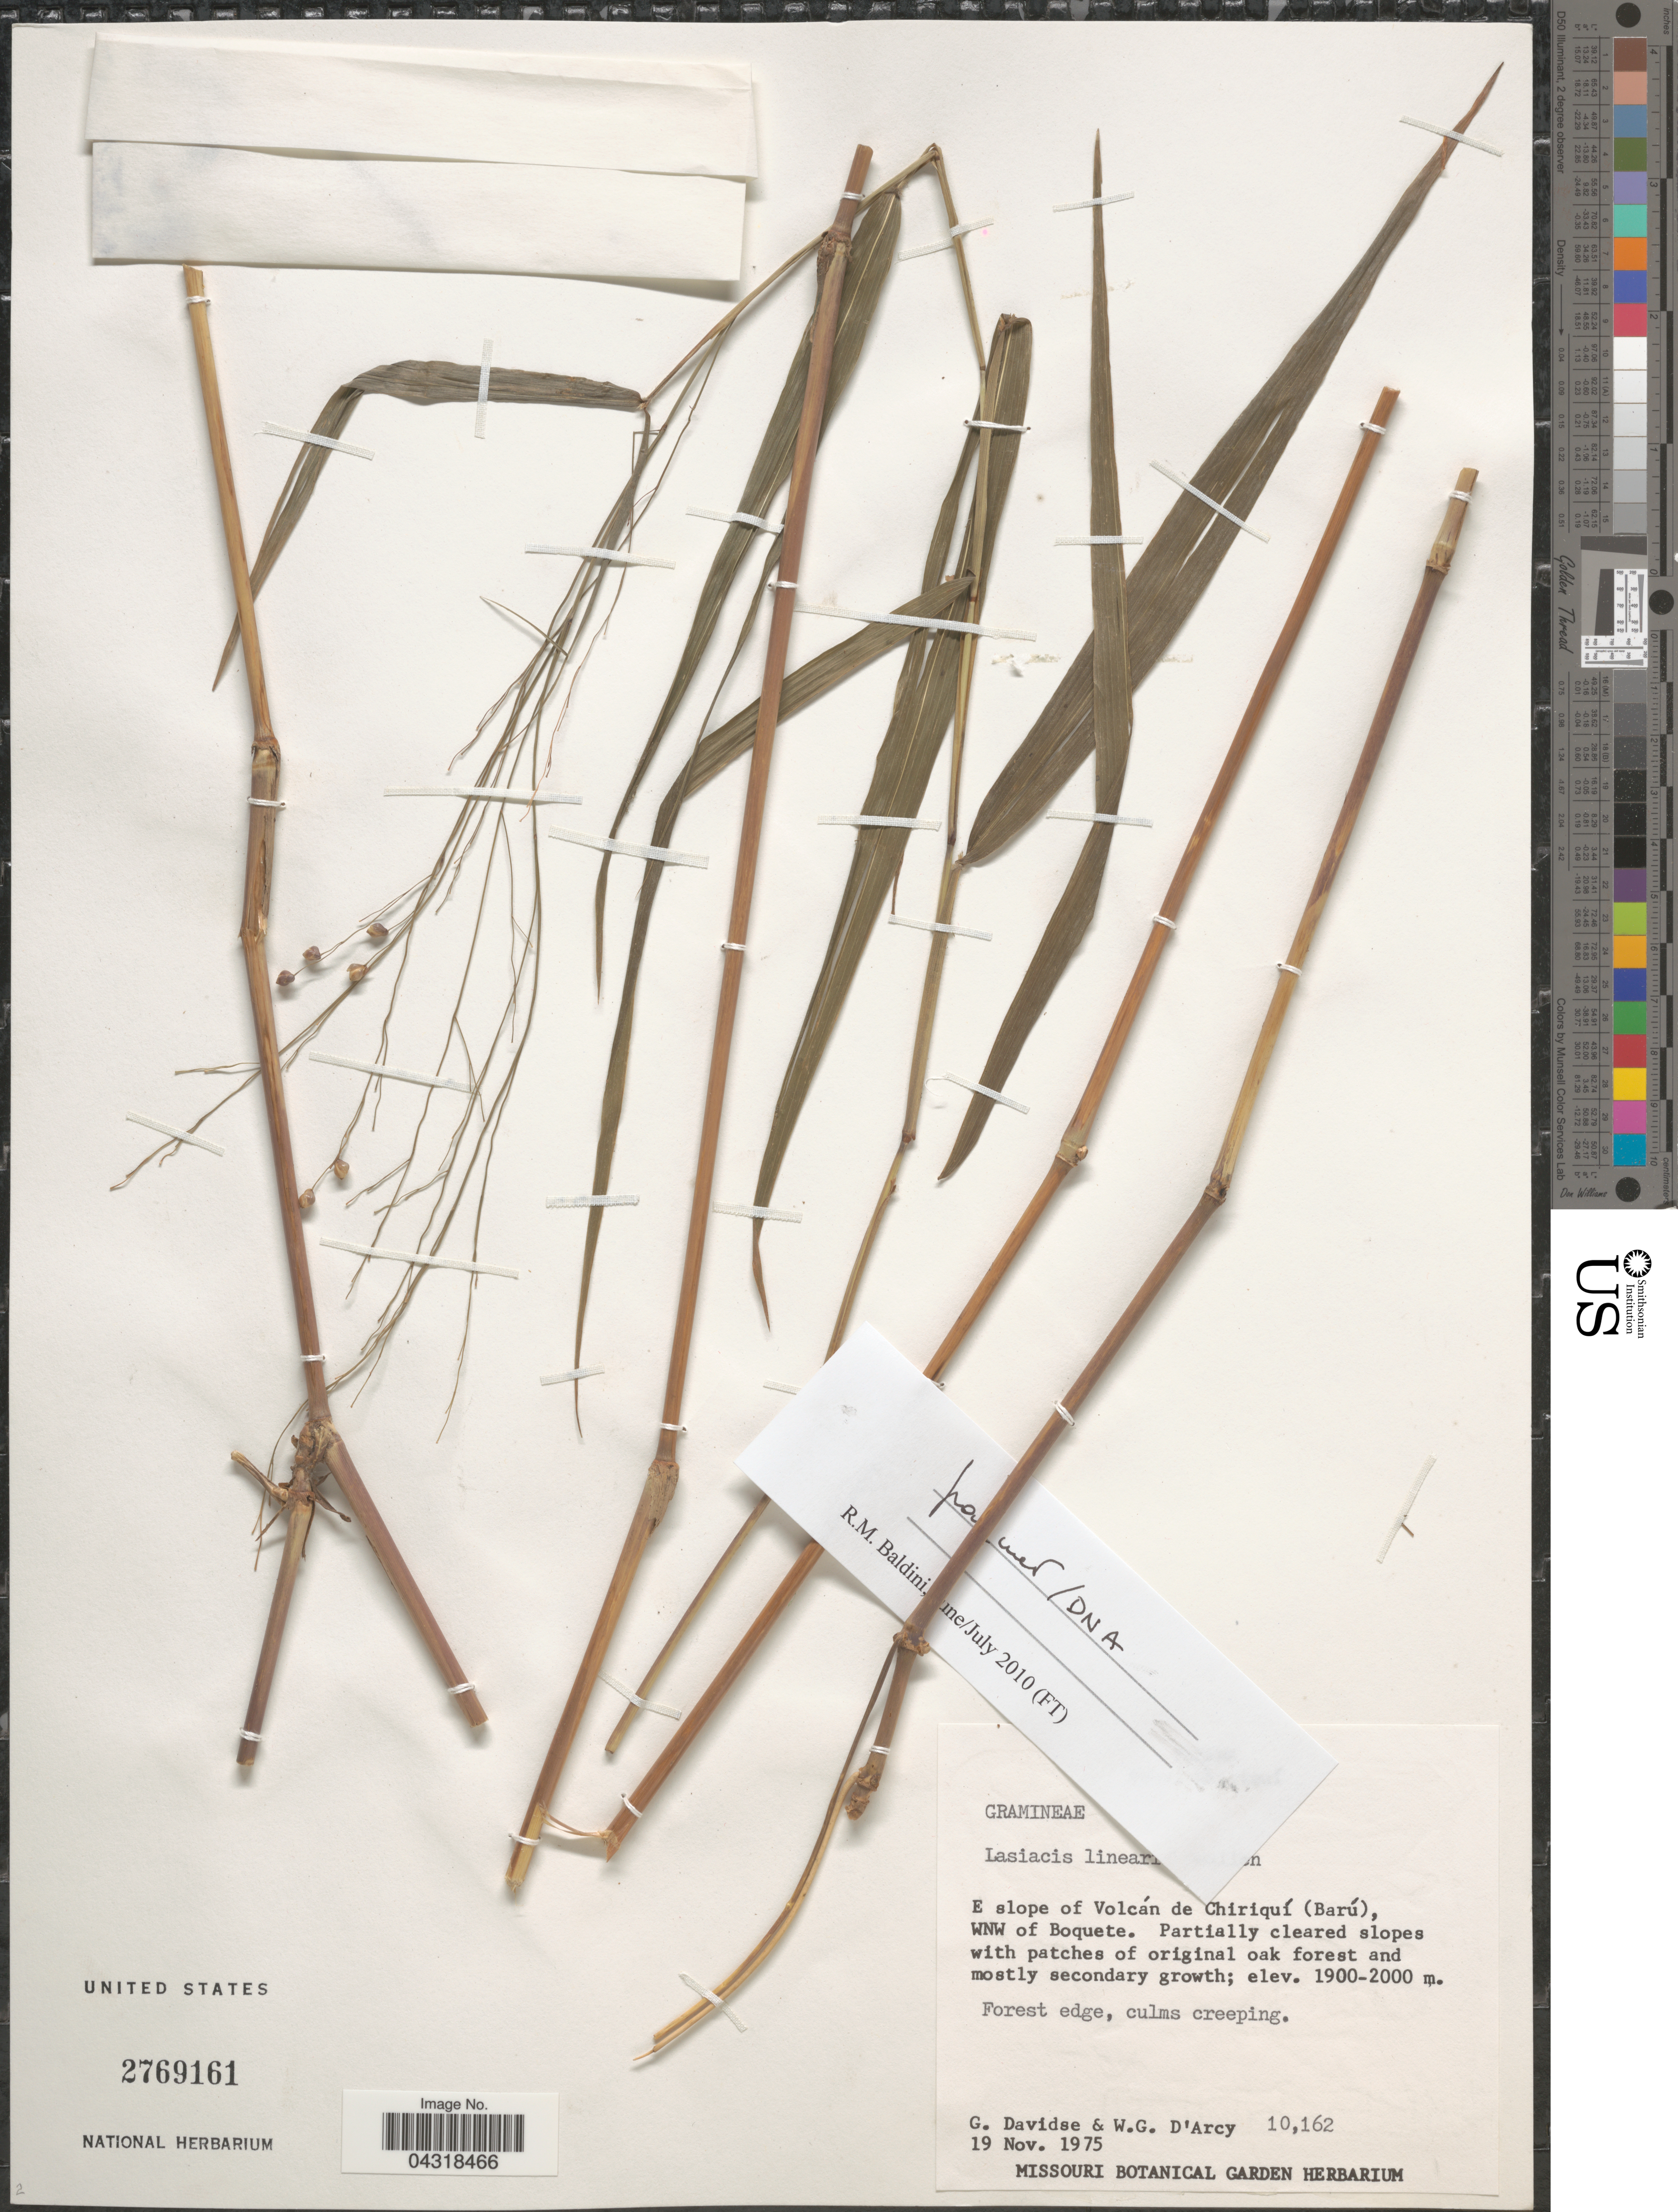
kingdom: Plantae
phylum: Tracheophyta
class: Liliopsida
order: Poales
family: Poaceae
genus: Lasiacis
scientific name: Lasiacis linearis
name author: Swallen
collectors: G. Davidse & W. G. D'Arcy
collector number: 10162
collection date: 1975-11-19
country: Panama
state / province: Chiriqui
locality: E slope of Volcán de Chiriquí (Barú), WNW of Boquete.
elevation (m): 1900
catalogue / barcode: US 2769161